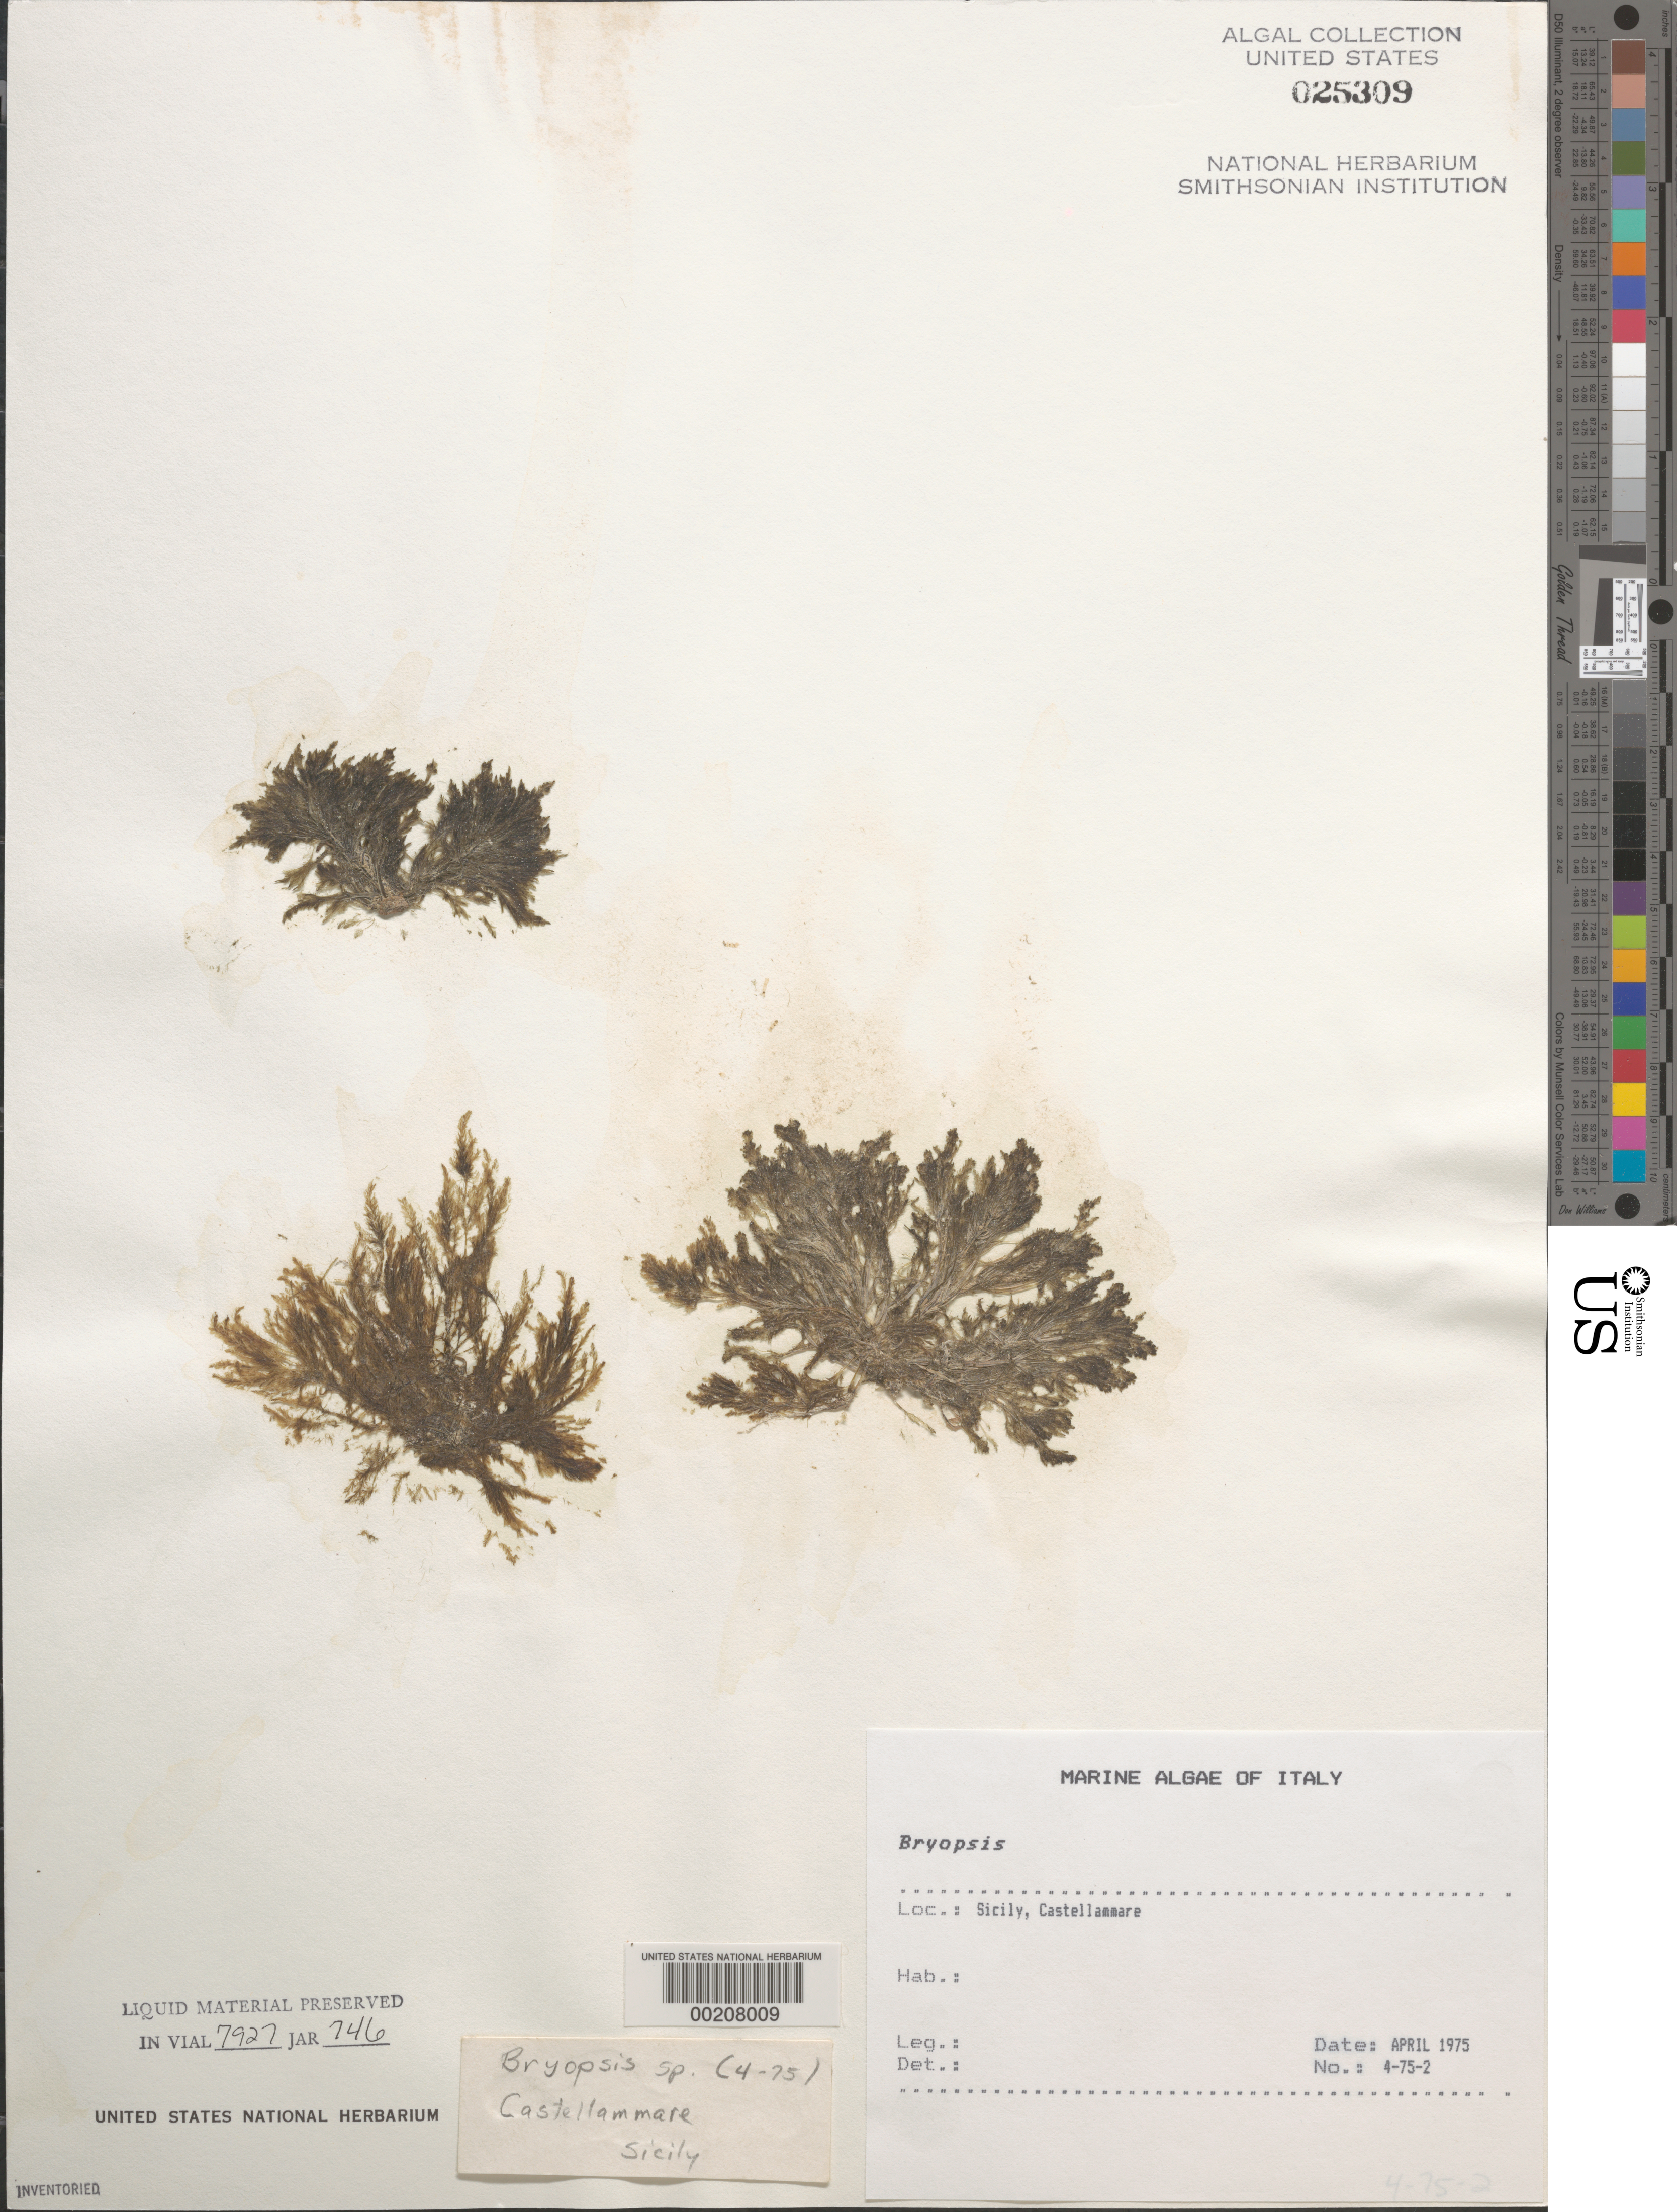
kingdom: Plantae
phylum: Chlorophyta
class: Ulvophyceae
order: Bryopsidales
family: Bryopsidaceae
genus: Bryopsis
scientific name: Bryopsis sp.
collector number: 4-75-2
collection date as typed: Apr 1975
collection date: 1975-04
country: Italy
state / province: Siciliana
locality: Castellammare, Trapani Province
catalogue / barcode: US 25309